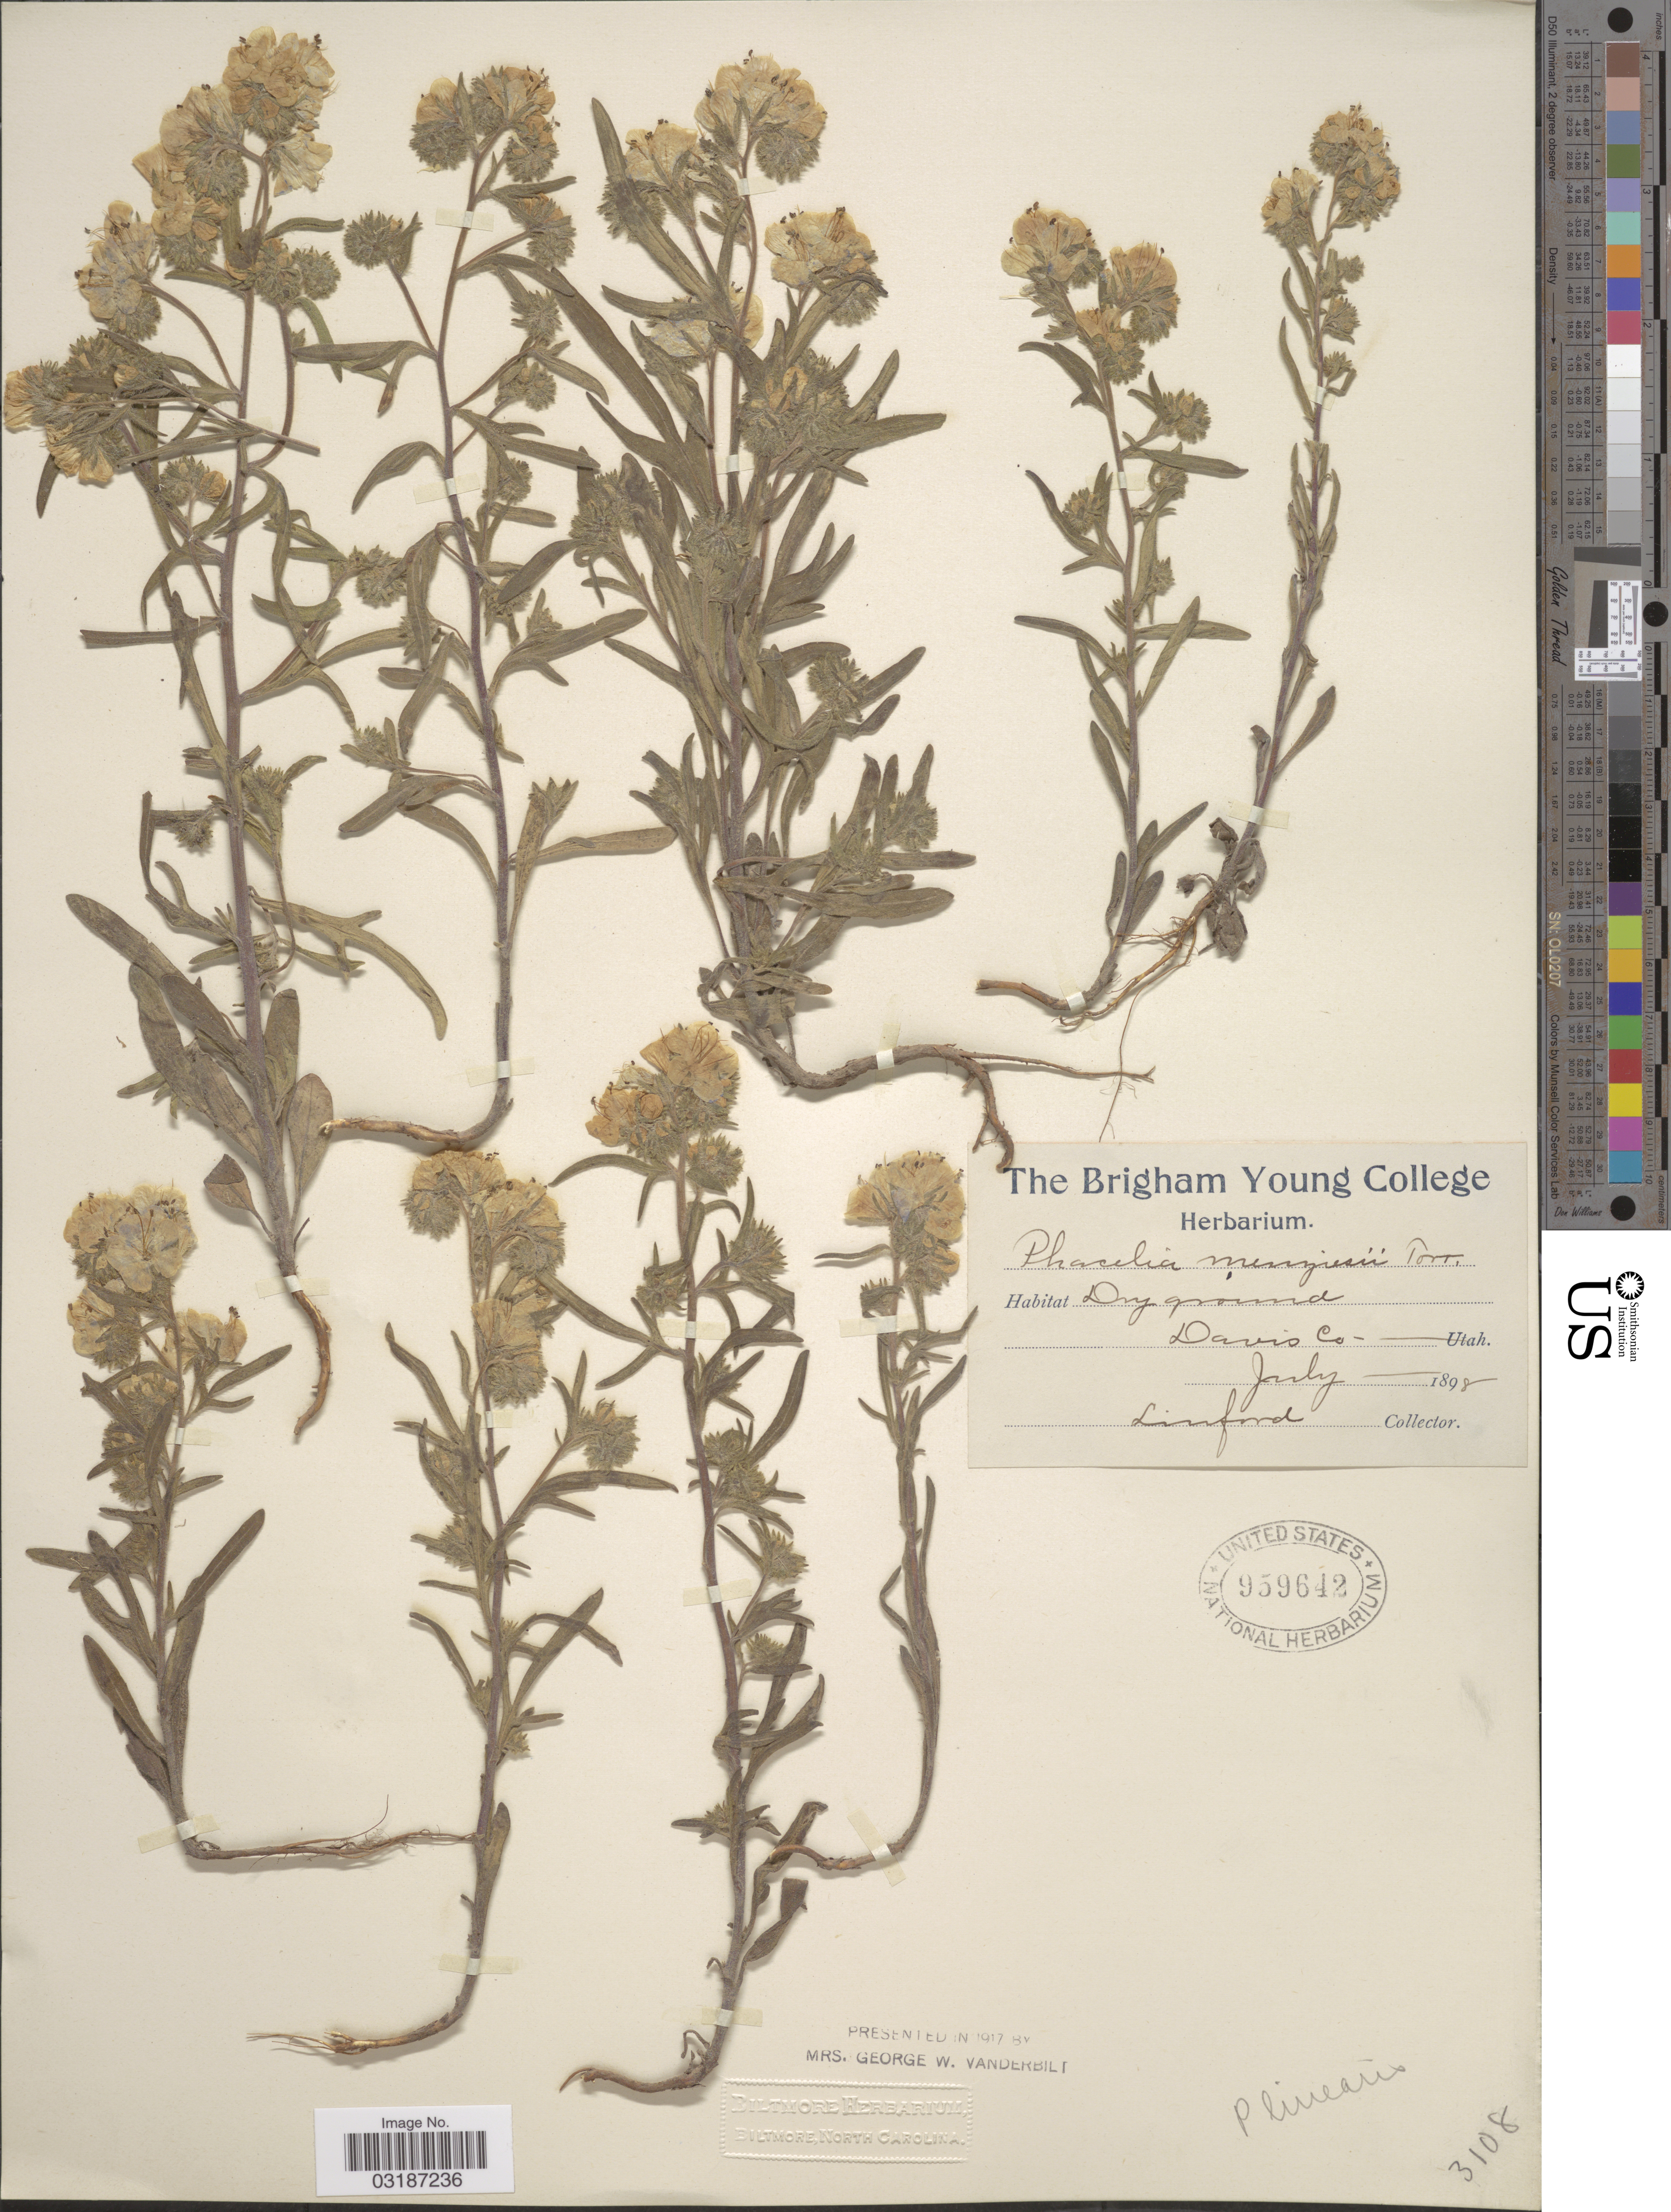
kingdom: Plantae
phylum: Tracheophyta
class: Magnoliopsida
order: Boraginales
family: Hydrophyllaceae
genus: Phacelia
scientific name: Phacelia linearis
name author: (Pursh) Holz.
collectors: Linford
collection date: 1898-07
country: United States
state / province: Utah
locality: Davis Co.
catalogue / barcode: US 959642